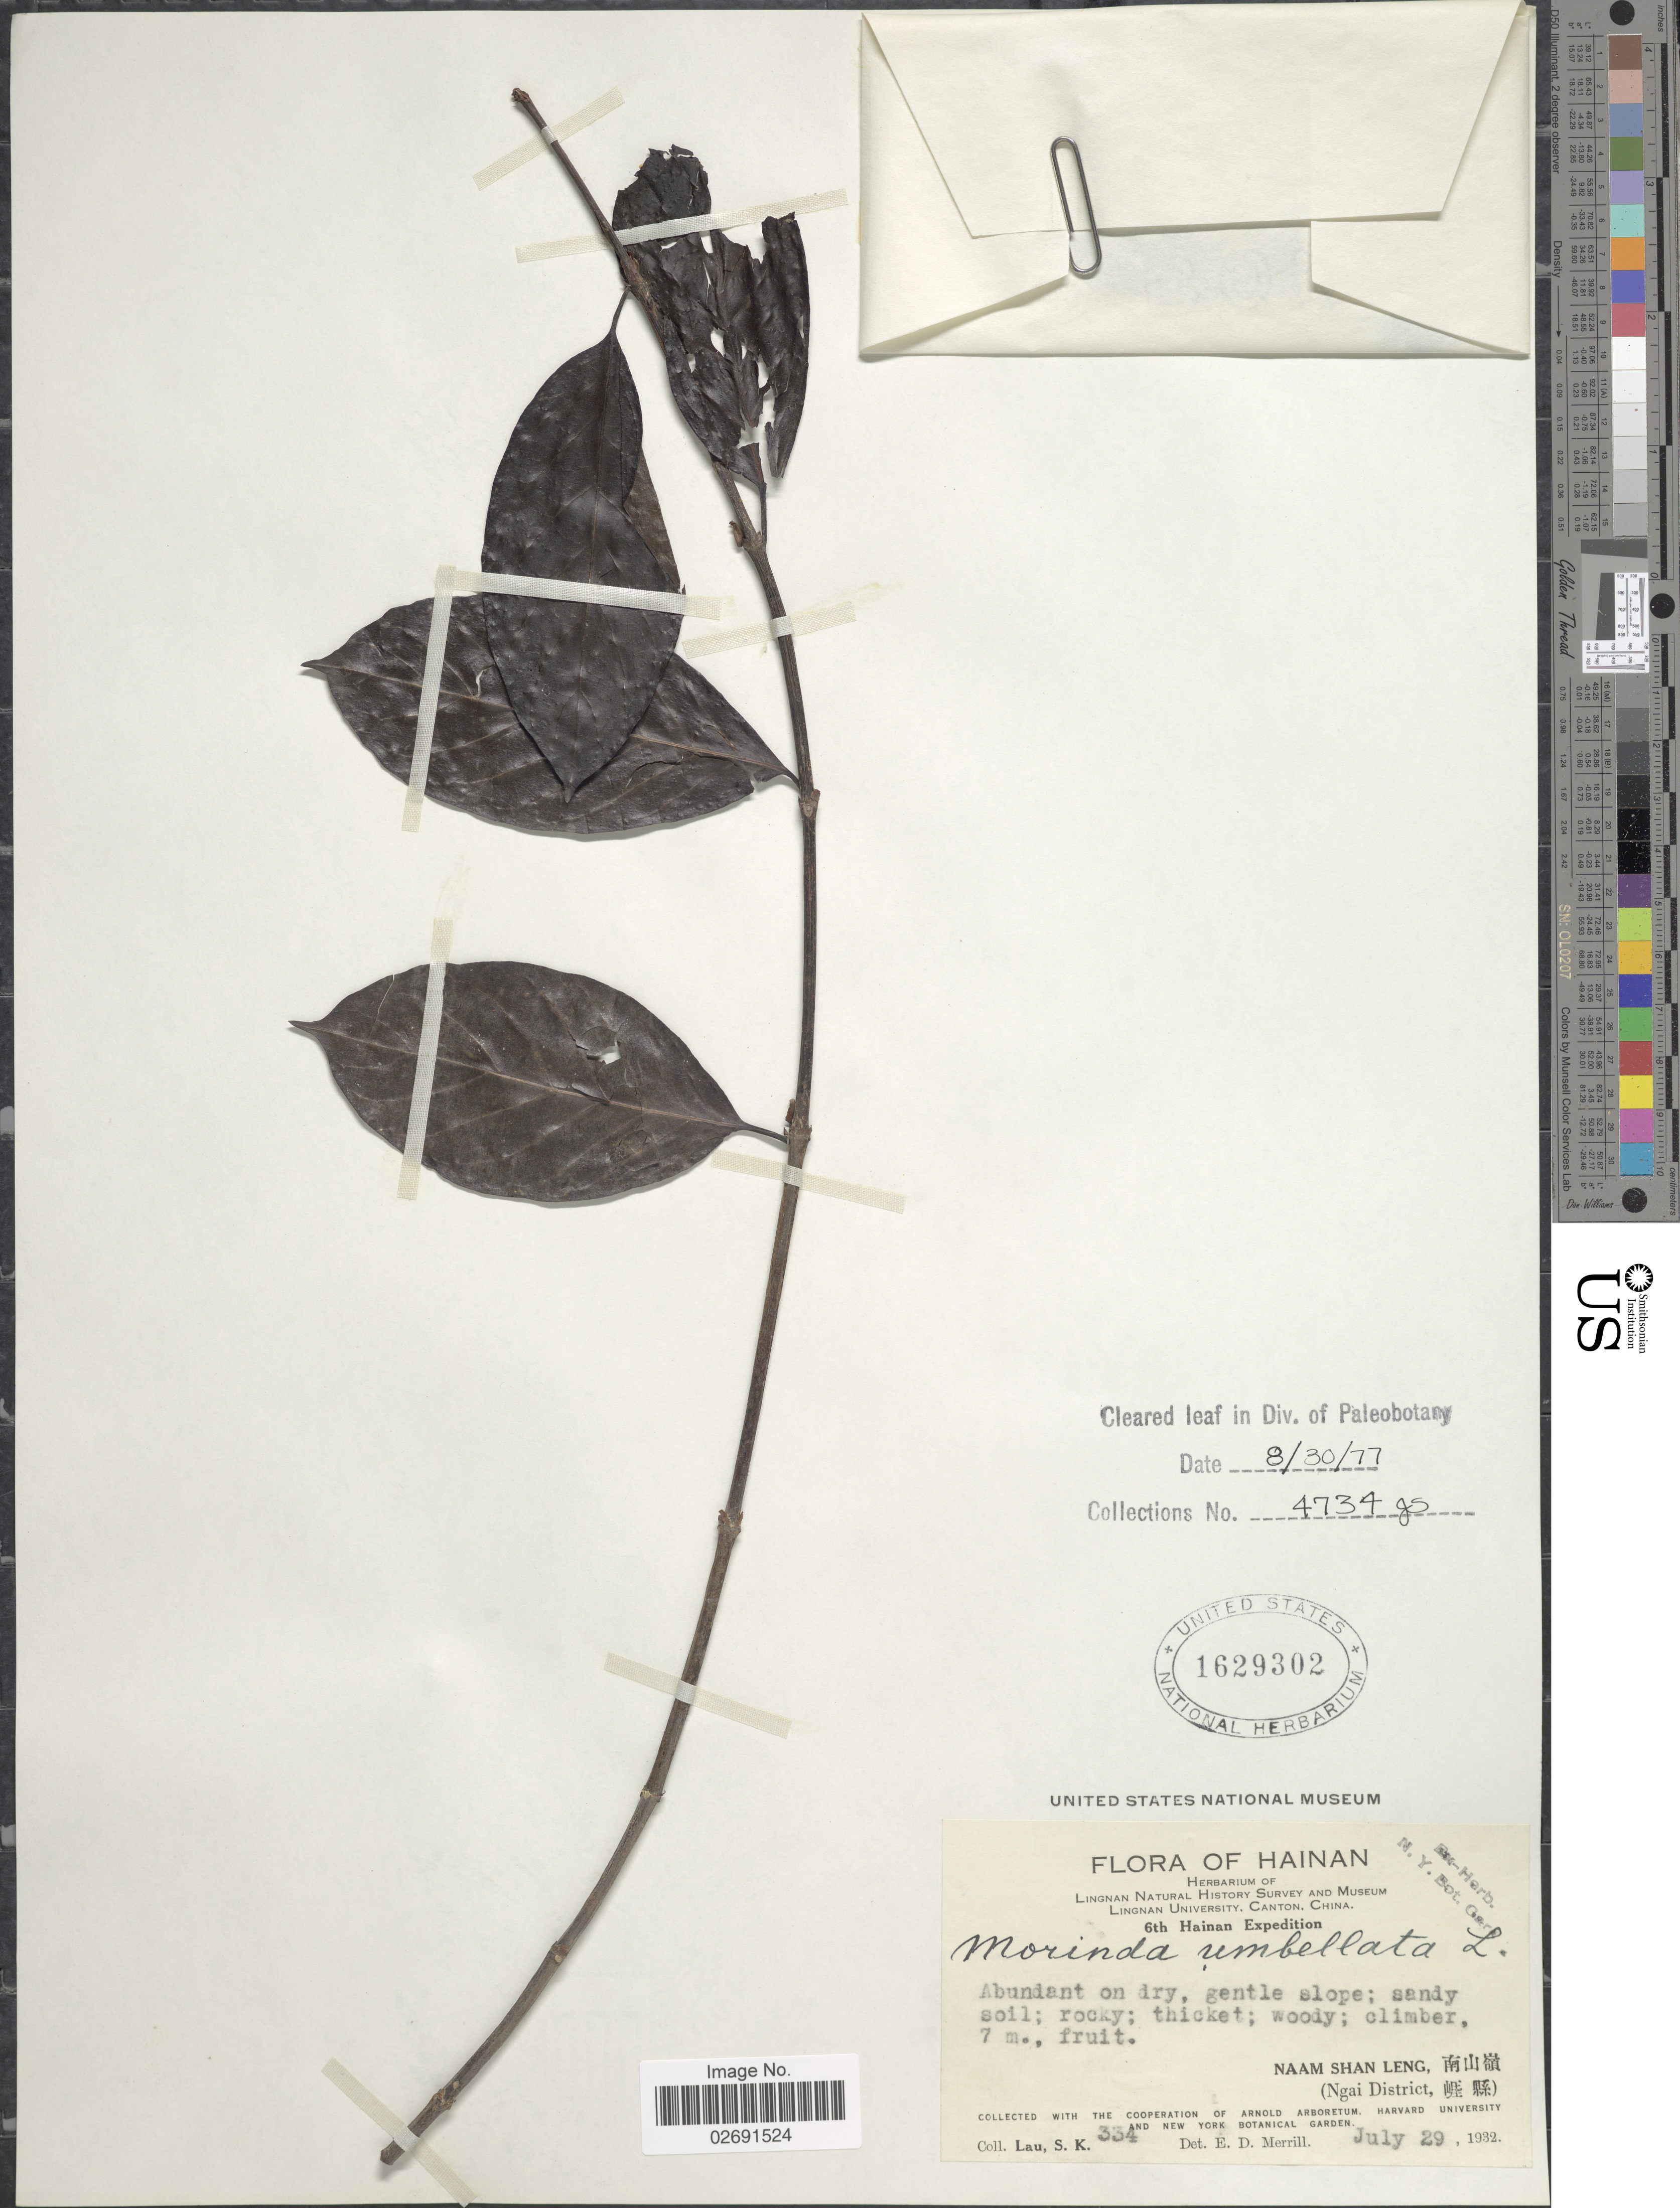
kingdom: Plantae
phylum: Tracheophyta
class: Magnoliopsida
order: Gentianales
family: Rubiaceae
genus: Gynochthodes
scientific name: Gynochthodes umbellata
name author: (L.) Razafim. & B. Bremer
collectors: S. K. Lau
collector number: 334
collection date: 1932-07-29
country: China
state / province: Hainan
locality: Naam Shan Leng (Ngai District)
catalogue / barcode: US 1629302